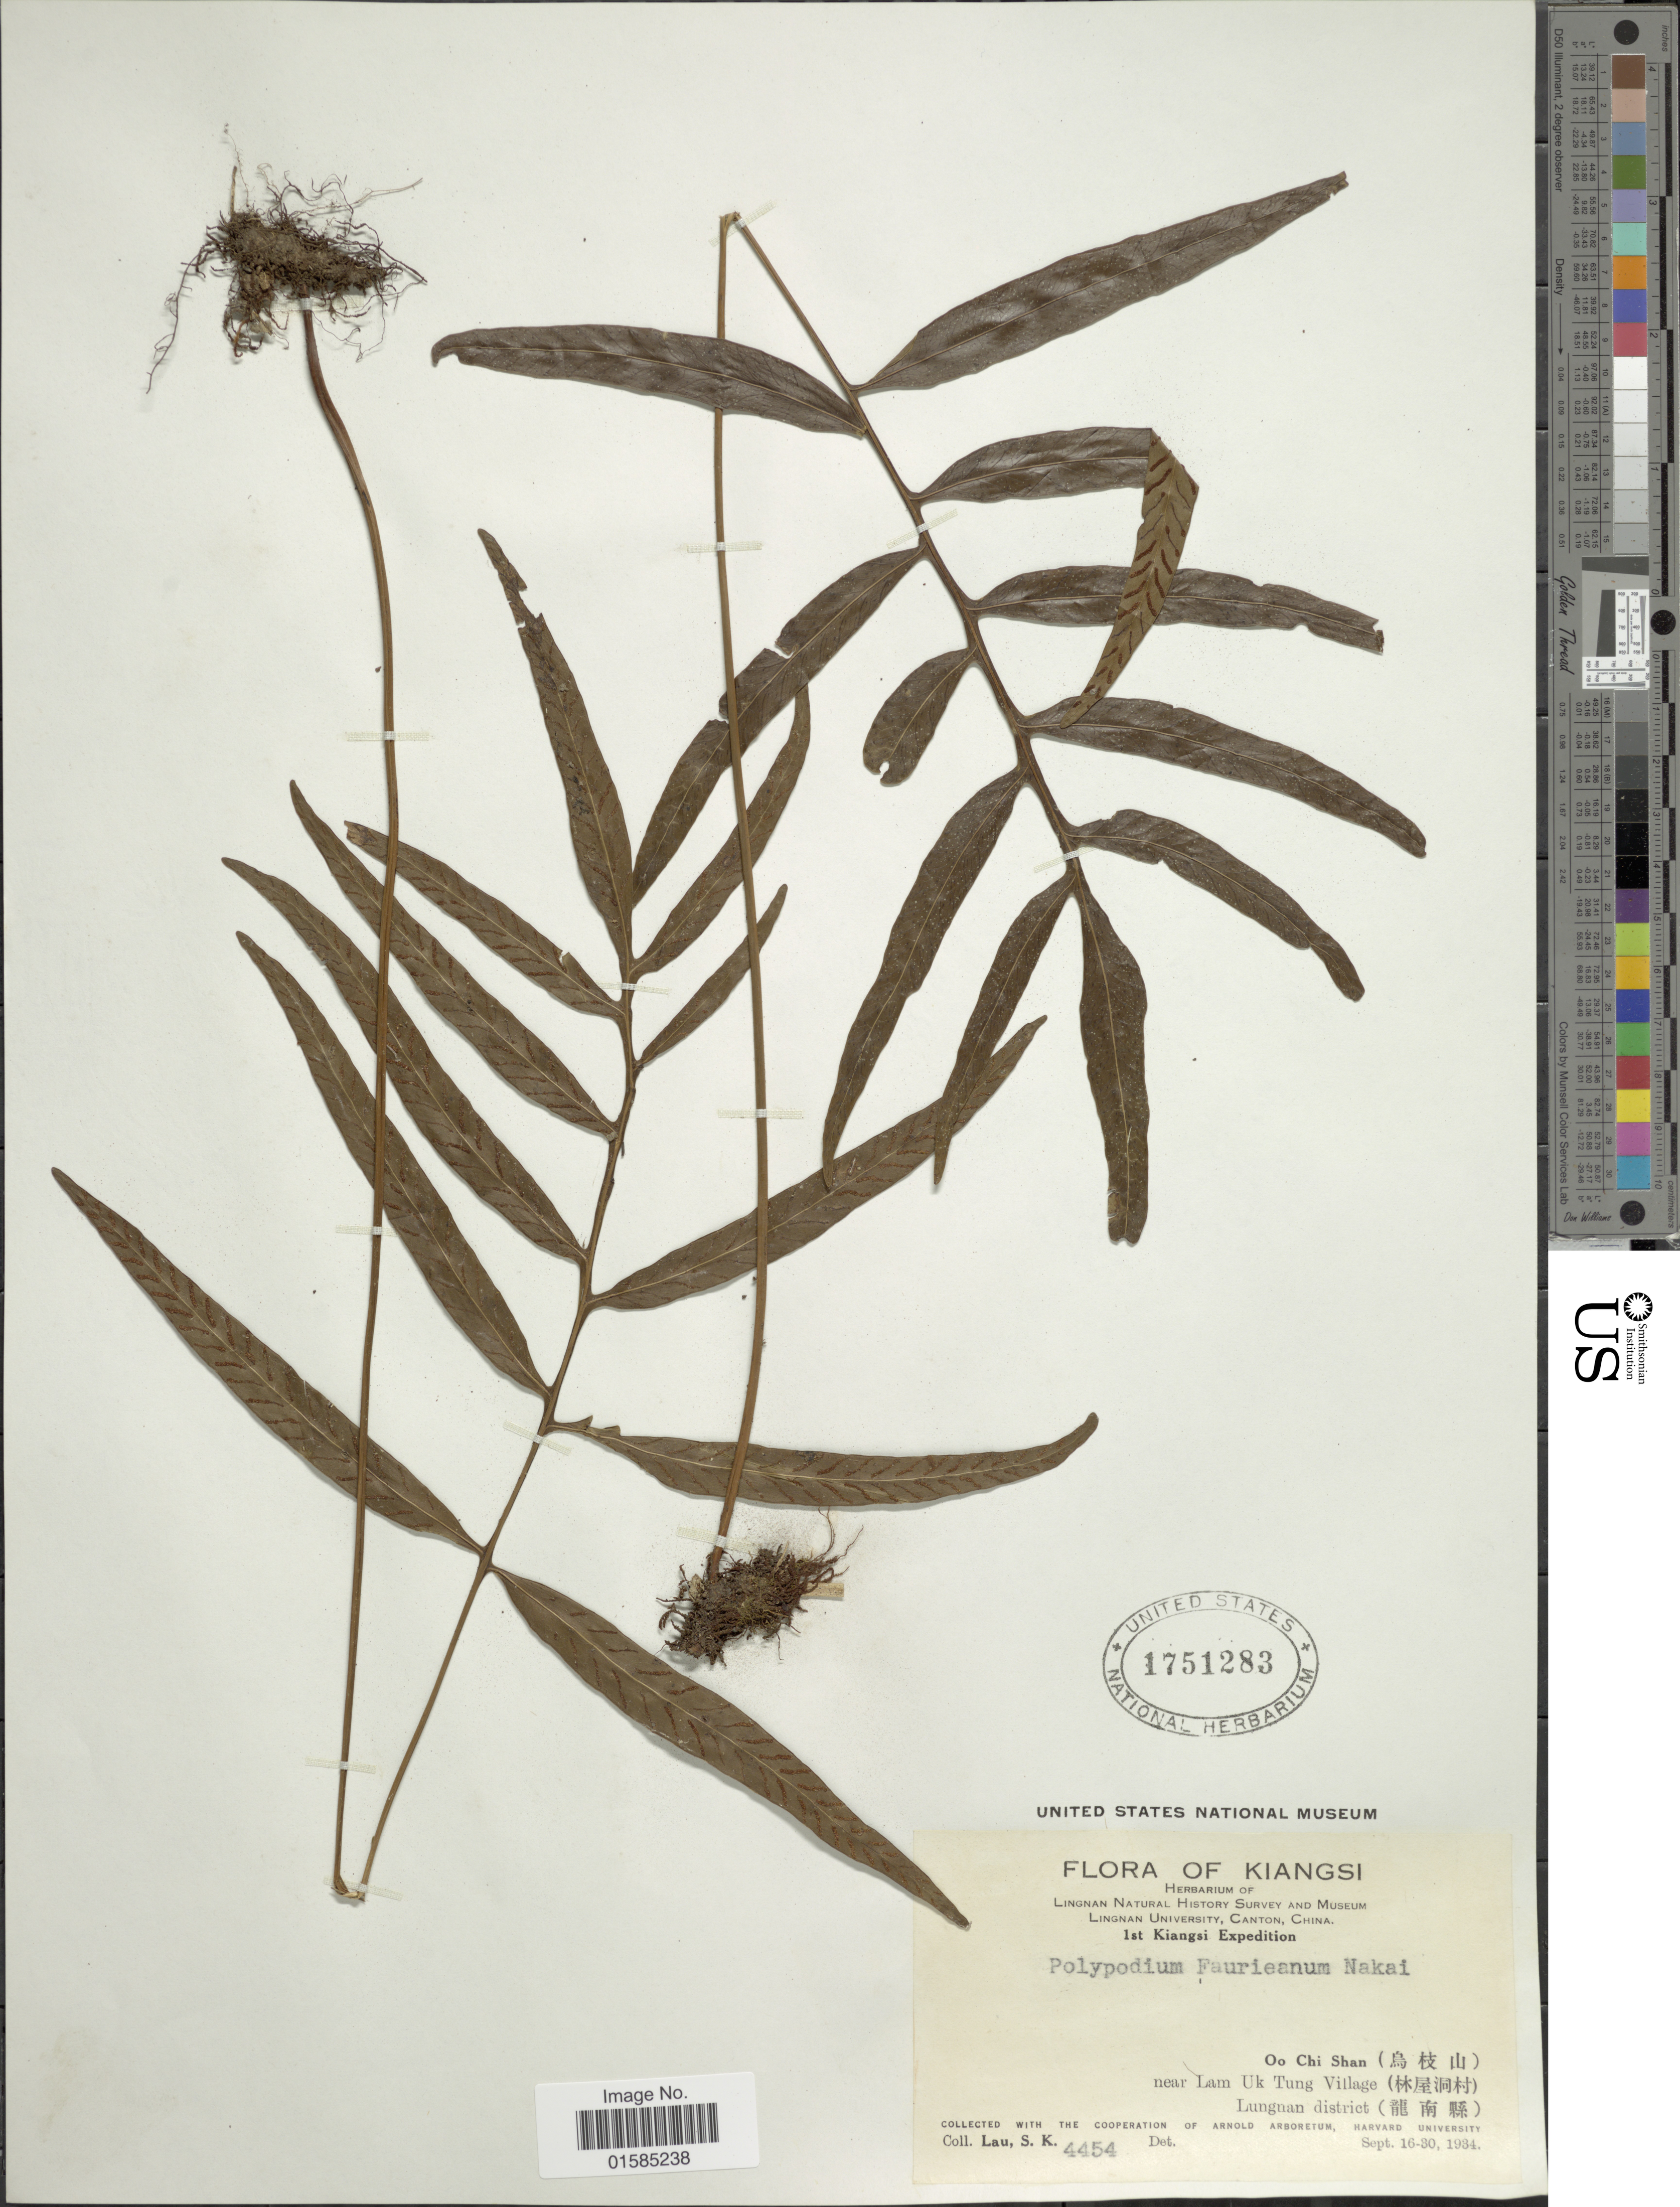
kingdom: Plantae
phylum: Tracheophyta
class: Polypodiopsida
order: Polypodiales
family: Polypodiaceae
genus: Leptochilus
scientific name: Leptochilus ellipticus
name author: (Thunb.) Noot.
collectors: S. K. Lau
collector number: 4454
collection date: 1934-09-16/1934-09-30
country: China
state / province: Jiangxi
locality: Kiangsi, , Oo Chi Shan, near Lam Uk Tung Village, Lungnan district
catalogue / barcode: US 1751283